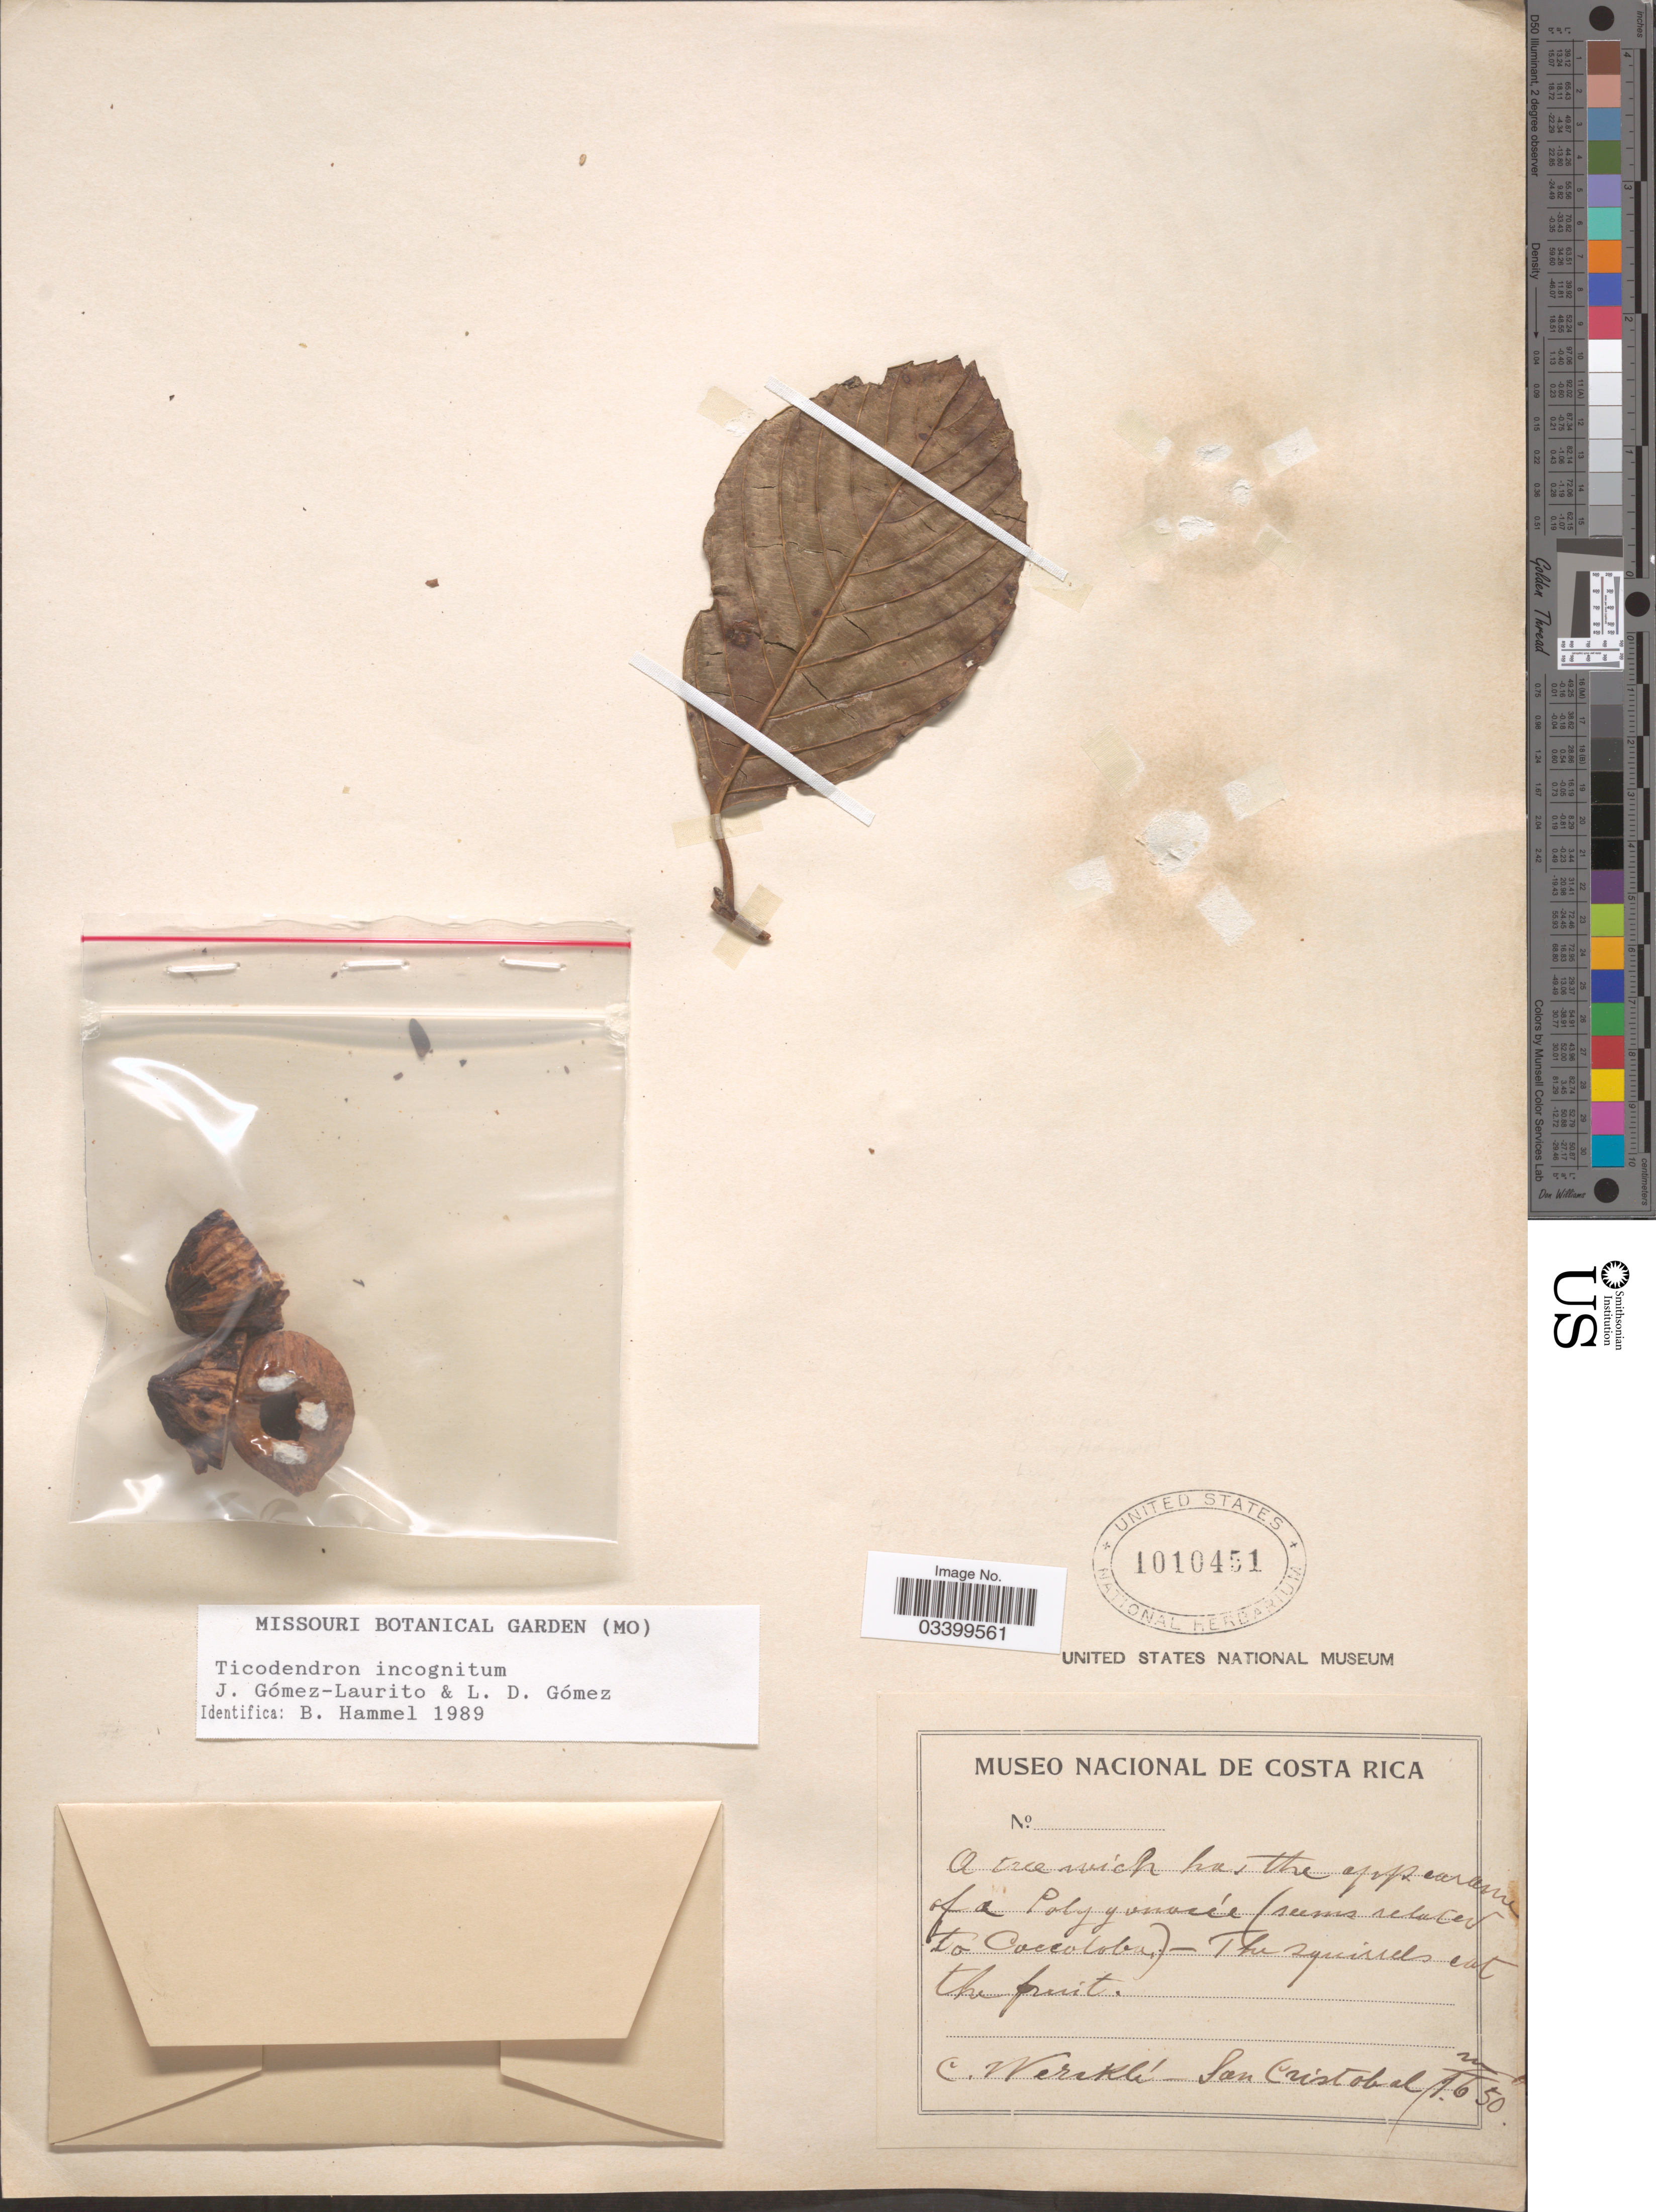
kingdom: Plantae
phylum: Tracheophyta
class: Magnoliopsida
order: Fagales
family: Ticodendraceae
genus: Ticodendron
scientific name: Ticodendron incognitum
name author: Gómez-Laur. & L.D. Gómez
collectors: C. Wercklé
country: Costa Rica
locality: San Cristobal.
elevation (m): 1650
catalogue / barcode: US 1010451